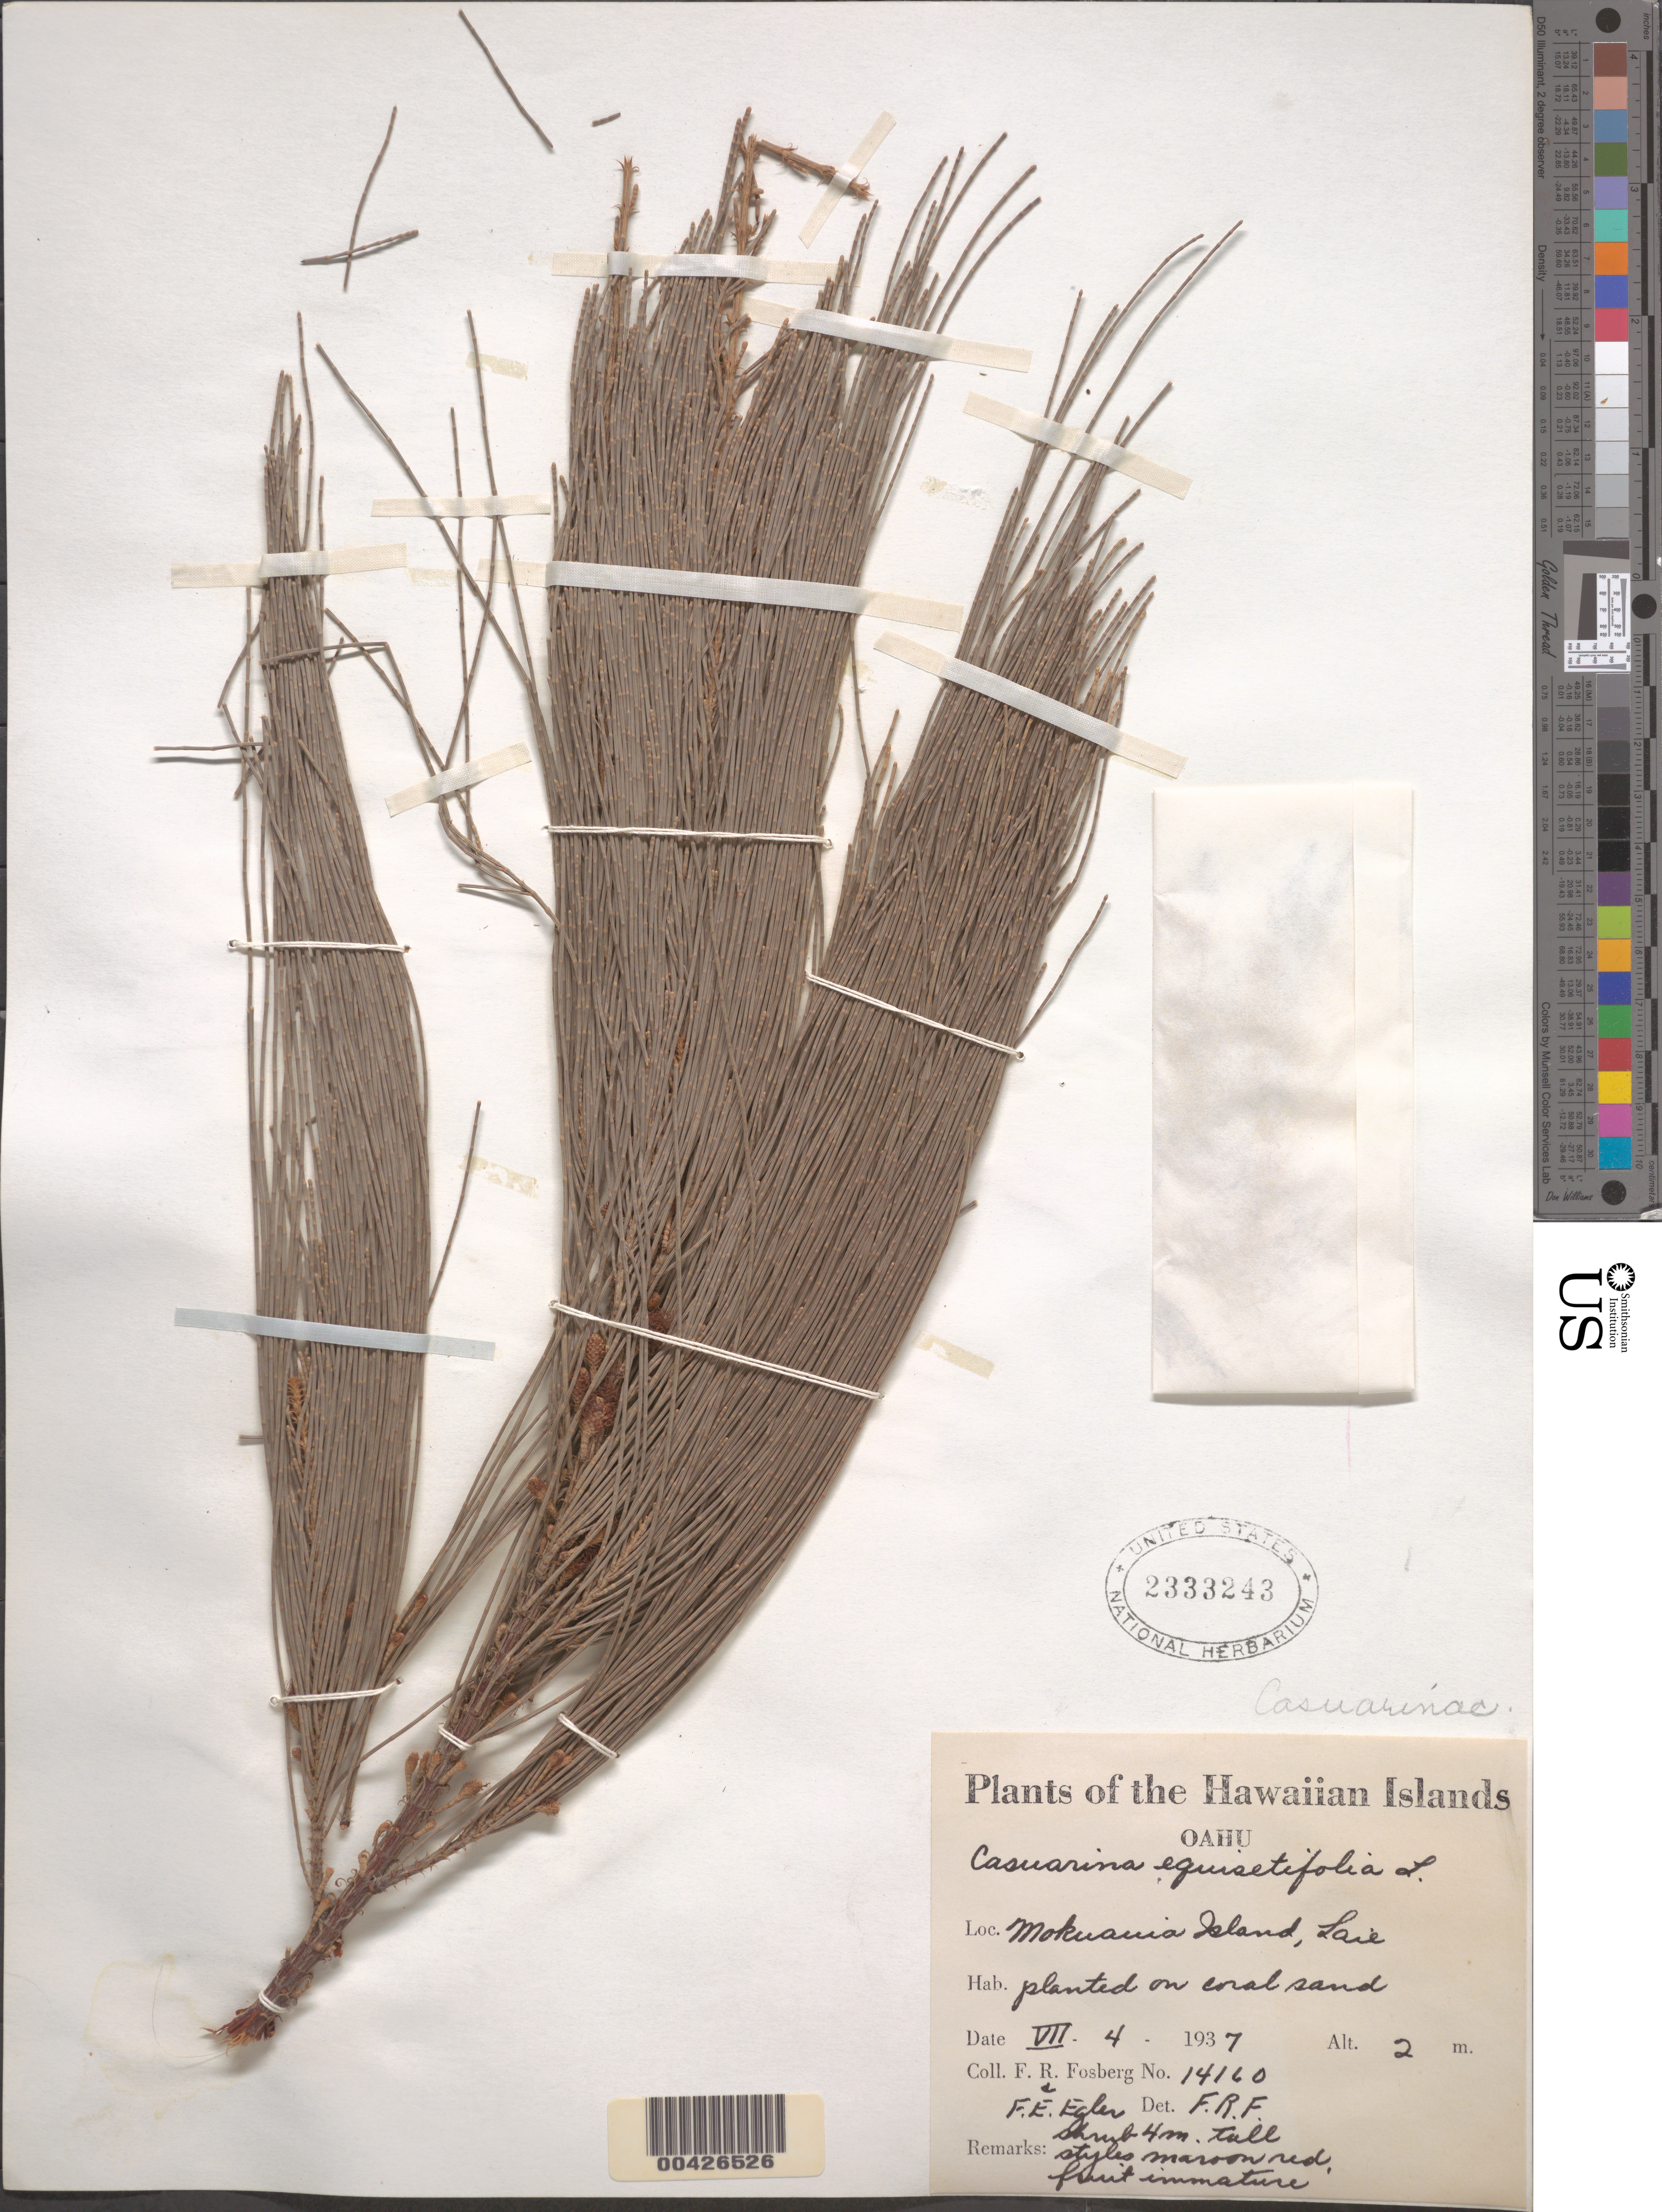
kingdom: Plantae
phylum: Tracheophyta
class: Magnoliopsida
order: Fagales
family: Casuarinaceae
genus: Casuarina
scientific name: Casuarina equisetifolia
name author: L.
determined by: Fosberg, F. R.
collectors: F. R. Fosberg & F. Egler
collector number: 14160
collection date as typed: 4 Jul 1937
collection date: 1937-07-04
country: United States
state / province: Hawaii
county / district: Honolulu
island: Mokuauia [Goat] Islet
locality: Mokuauia Island, Laie.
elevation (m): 2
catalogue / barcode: US 2333243